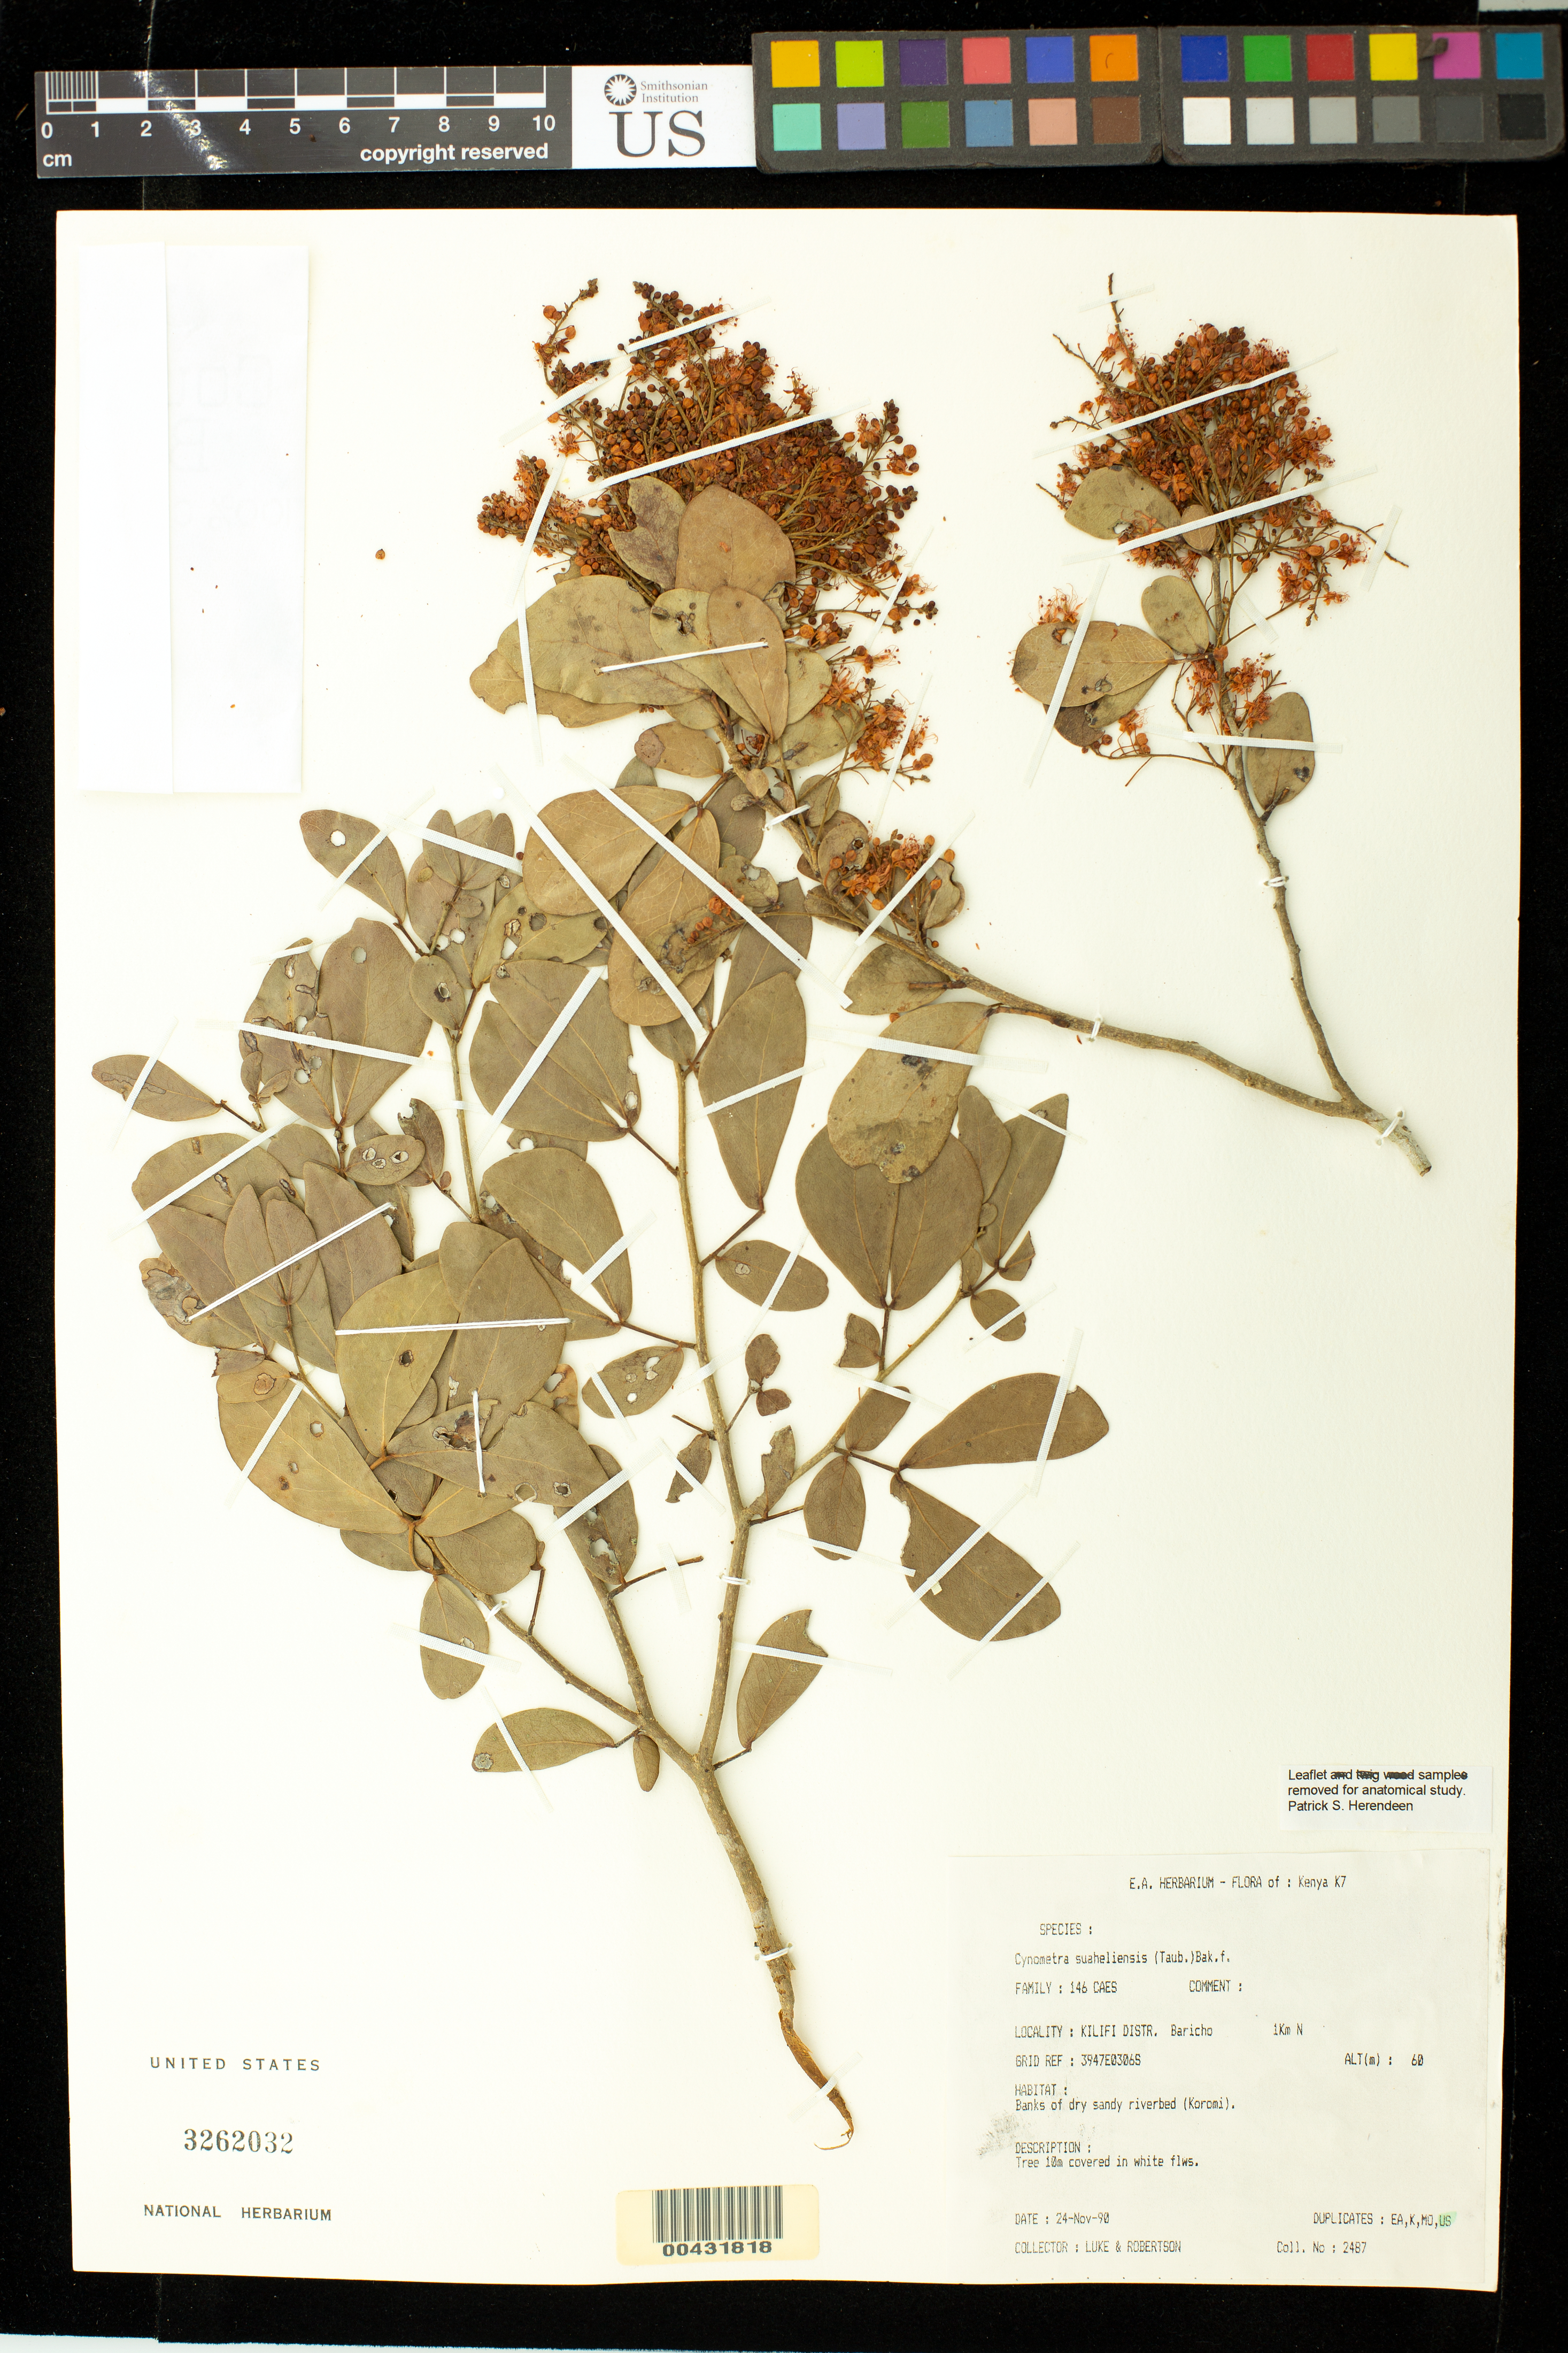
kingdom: Plantae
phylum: Tracheophyta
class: Magnoliopsida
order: Fabales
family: Fabaceae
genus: Cynometra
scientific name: Cynometra suaheliensis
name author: Baker f.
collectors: Q. Luke & A. Robertson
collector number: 2487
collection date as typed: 24 Nov 1990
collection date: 1990-11-24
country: Kenya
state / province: Kilifi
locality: Kilifi district, barichp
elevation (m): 60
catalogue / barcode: US 3262032